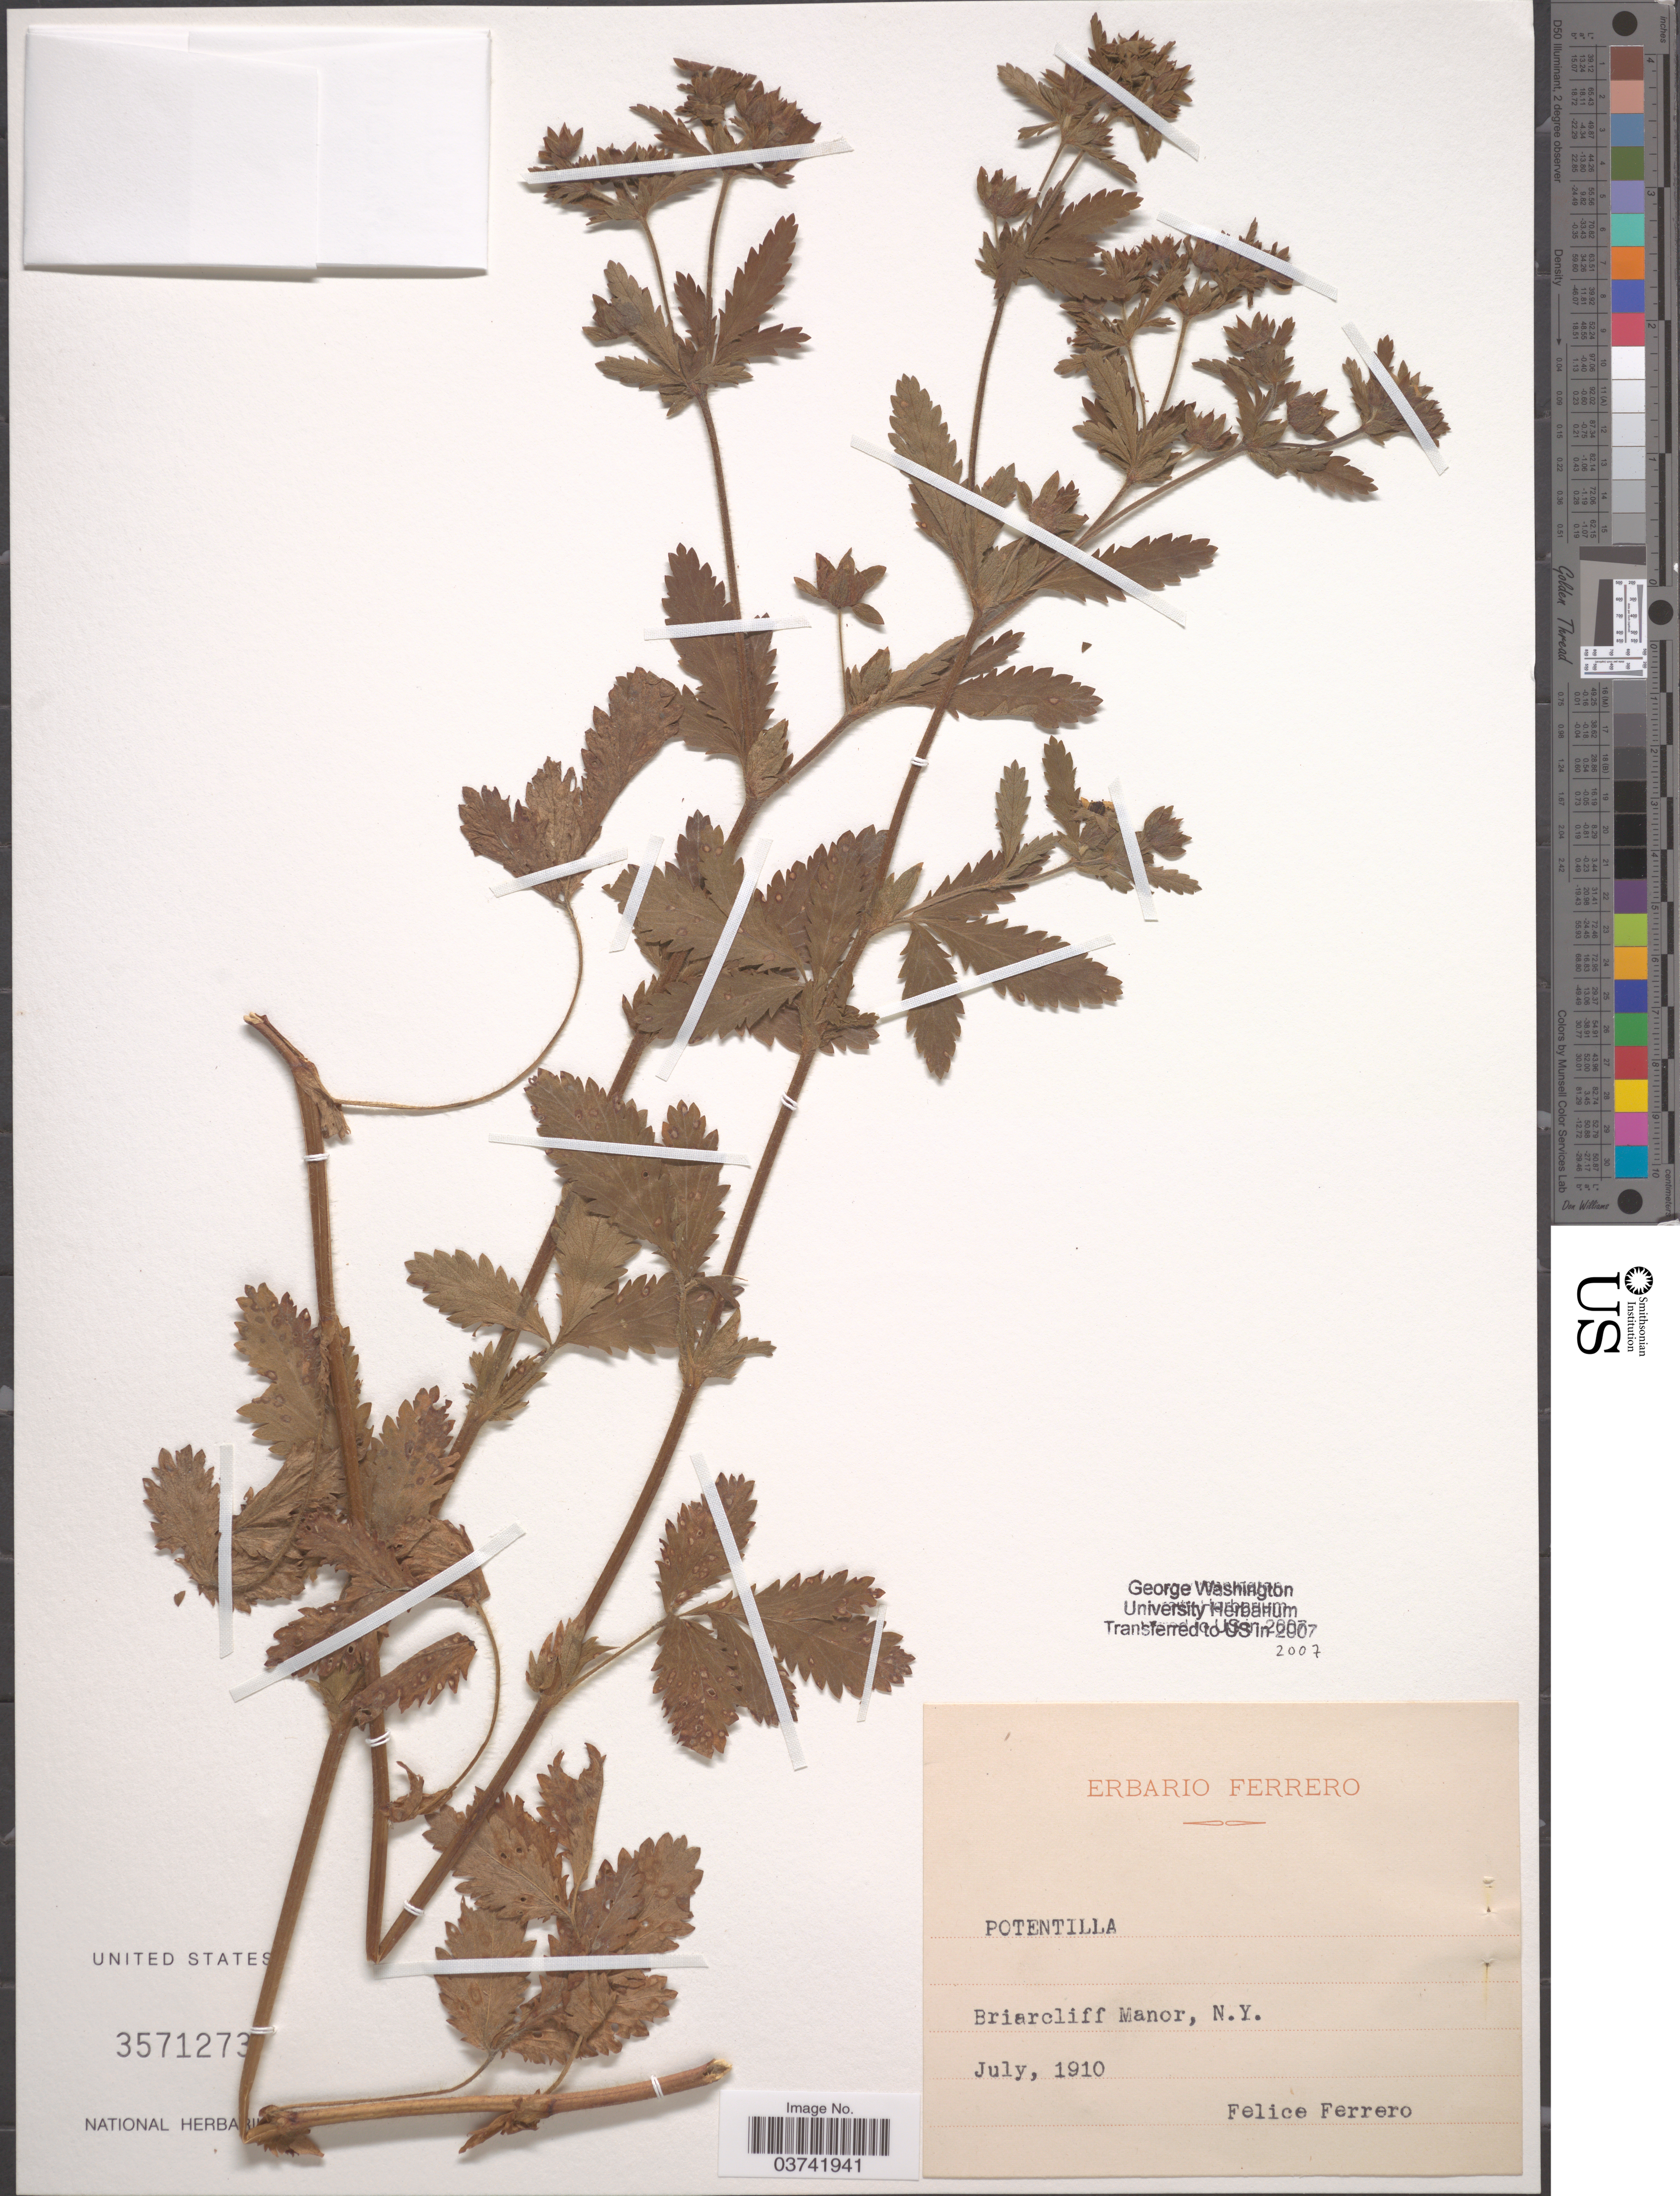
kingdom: Plantae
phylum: Tracheophyta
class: Magnoliopsida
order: Rosales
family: Rosaceae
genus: Potentilla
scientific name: Potentilla sp.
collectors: F. Ferrero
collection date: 1910-07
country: United States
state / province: New York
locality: Briarcliff Manor.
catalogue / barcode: US 3571273